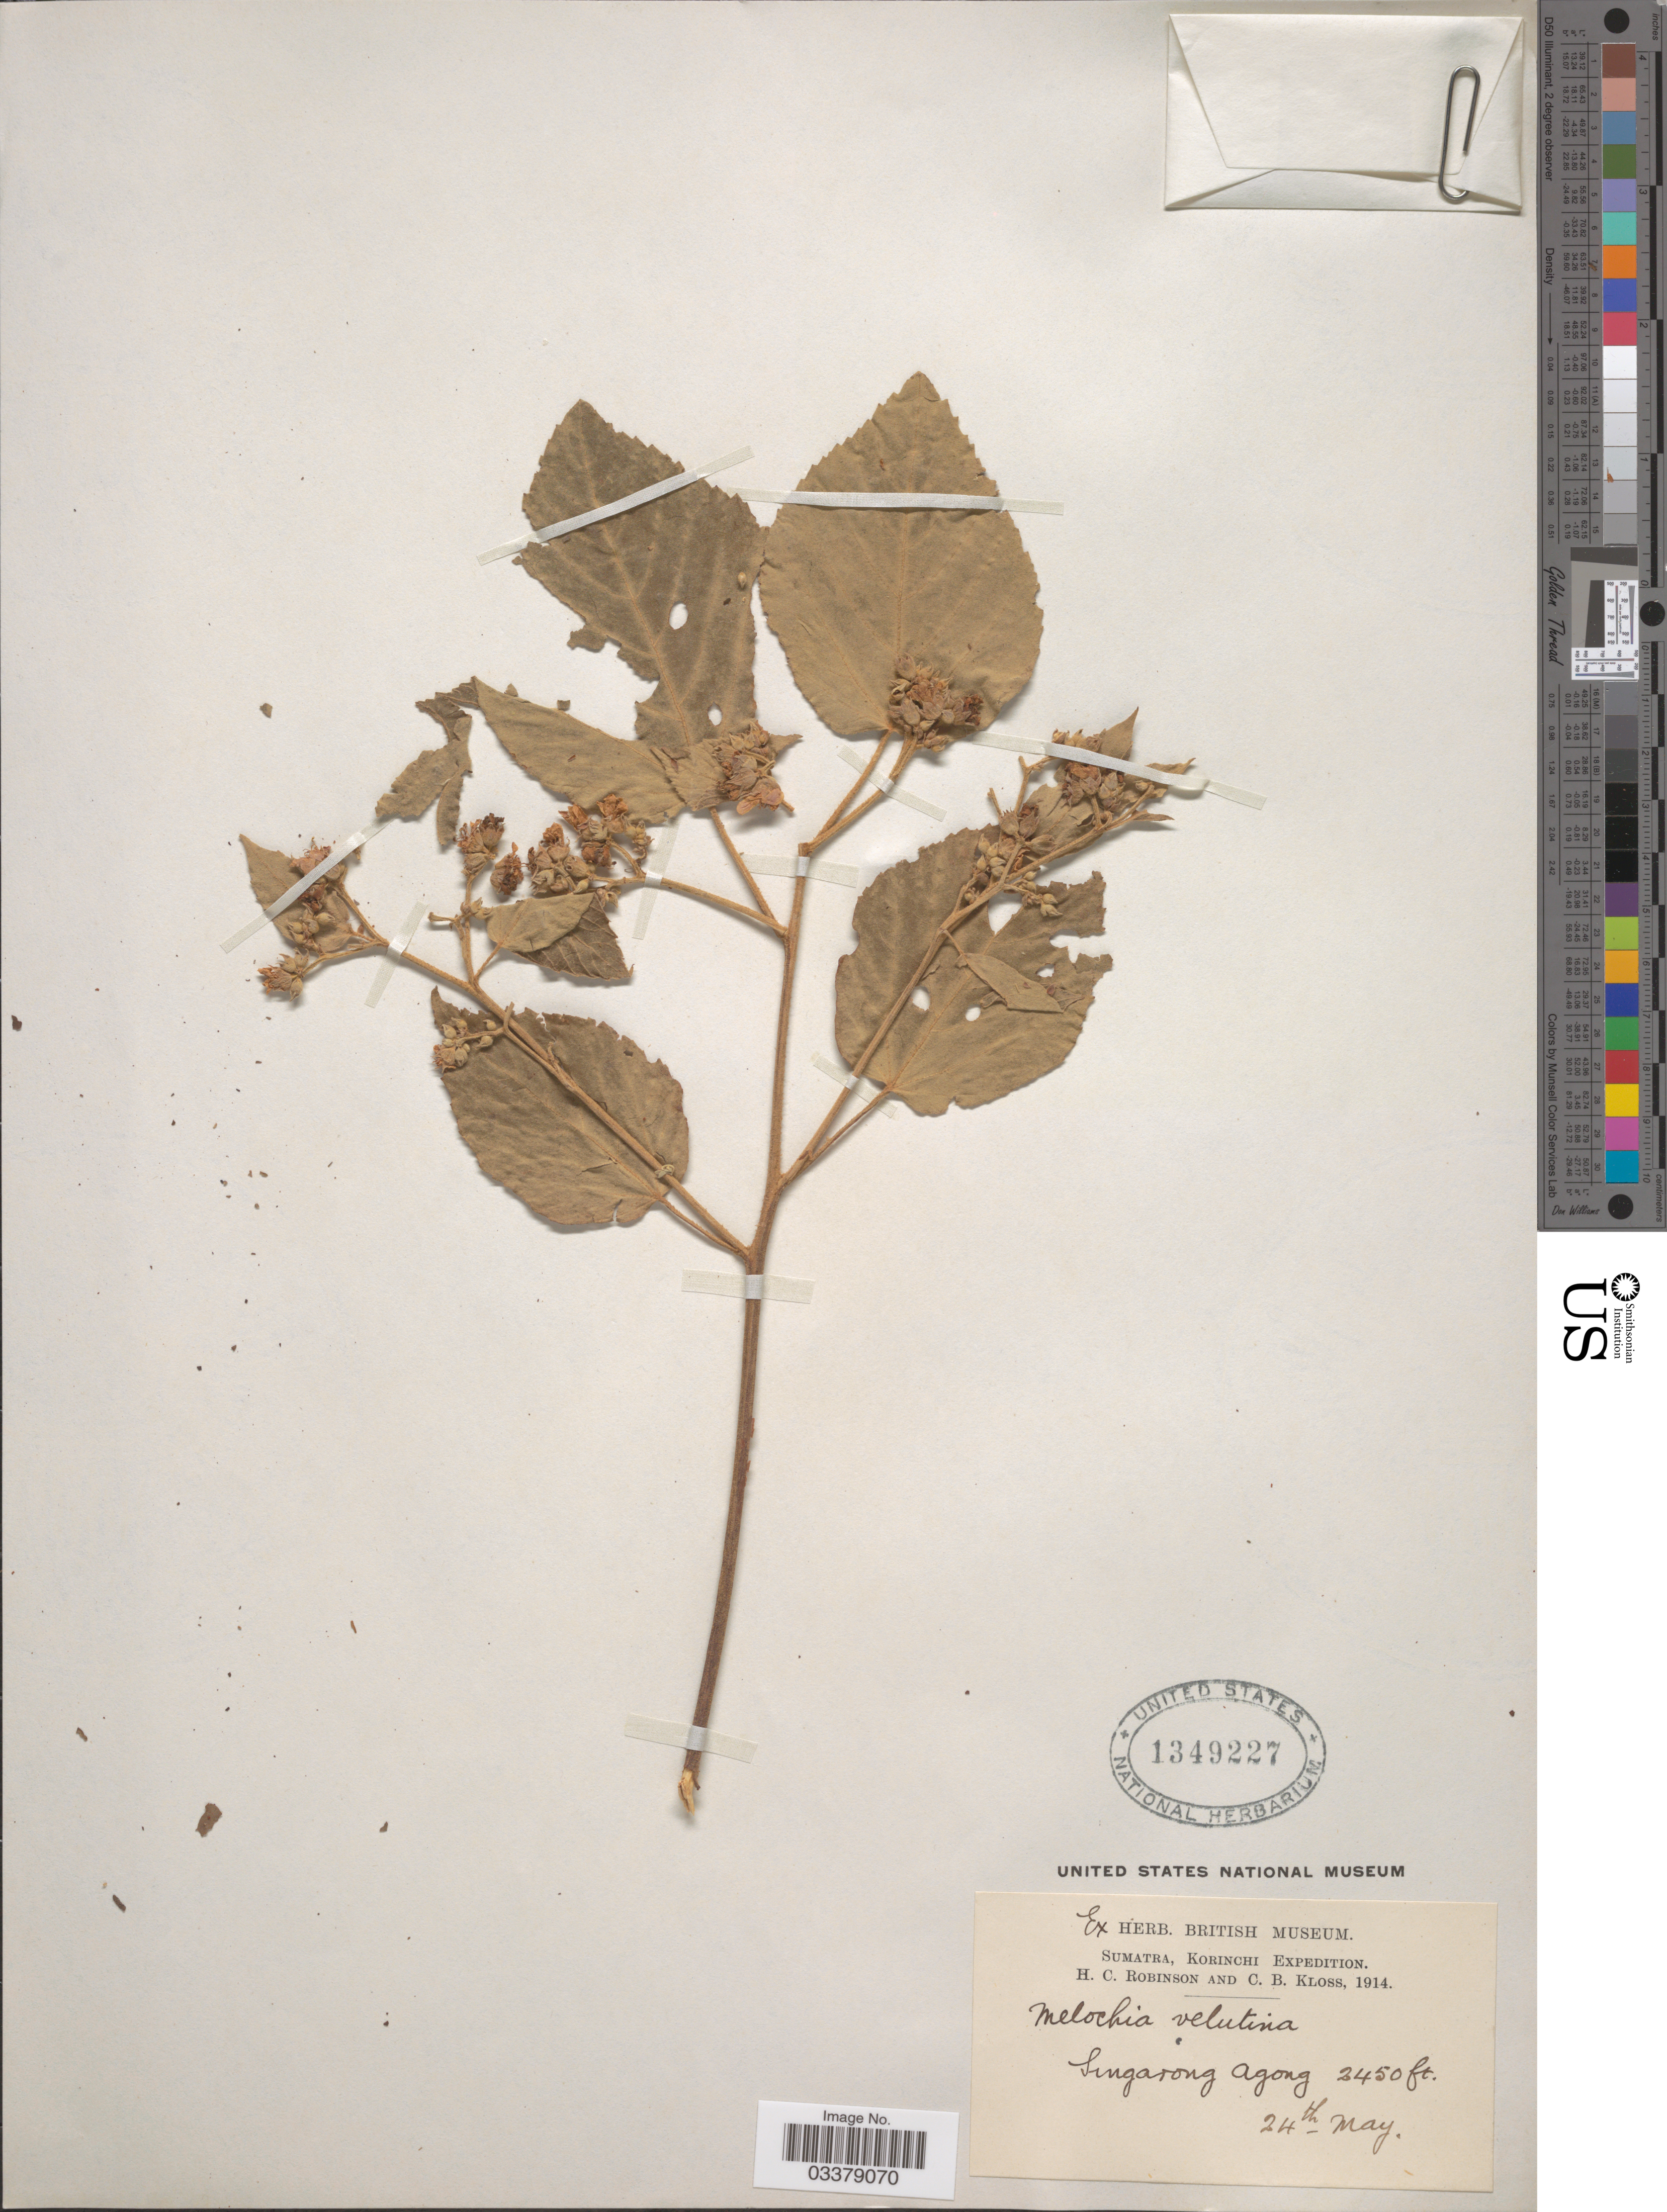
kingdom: Plantae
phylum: Tracheophyta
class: Magnoliopsida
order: Malvales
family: Malvaceae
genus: Melochia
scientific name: Melochia umbellata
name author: Stapf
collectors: H. C. Robinson & C. Kloss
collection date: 1914-05-24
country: Indonesia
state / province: Sumatra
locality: Korinchi. Singarong Agong.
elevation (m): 747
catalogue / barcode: US 1349227